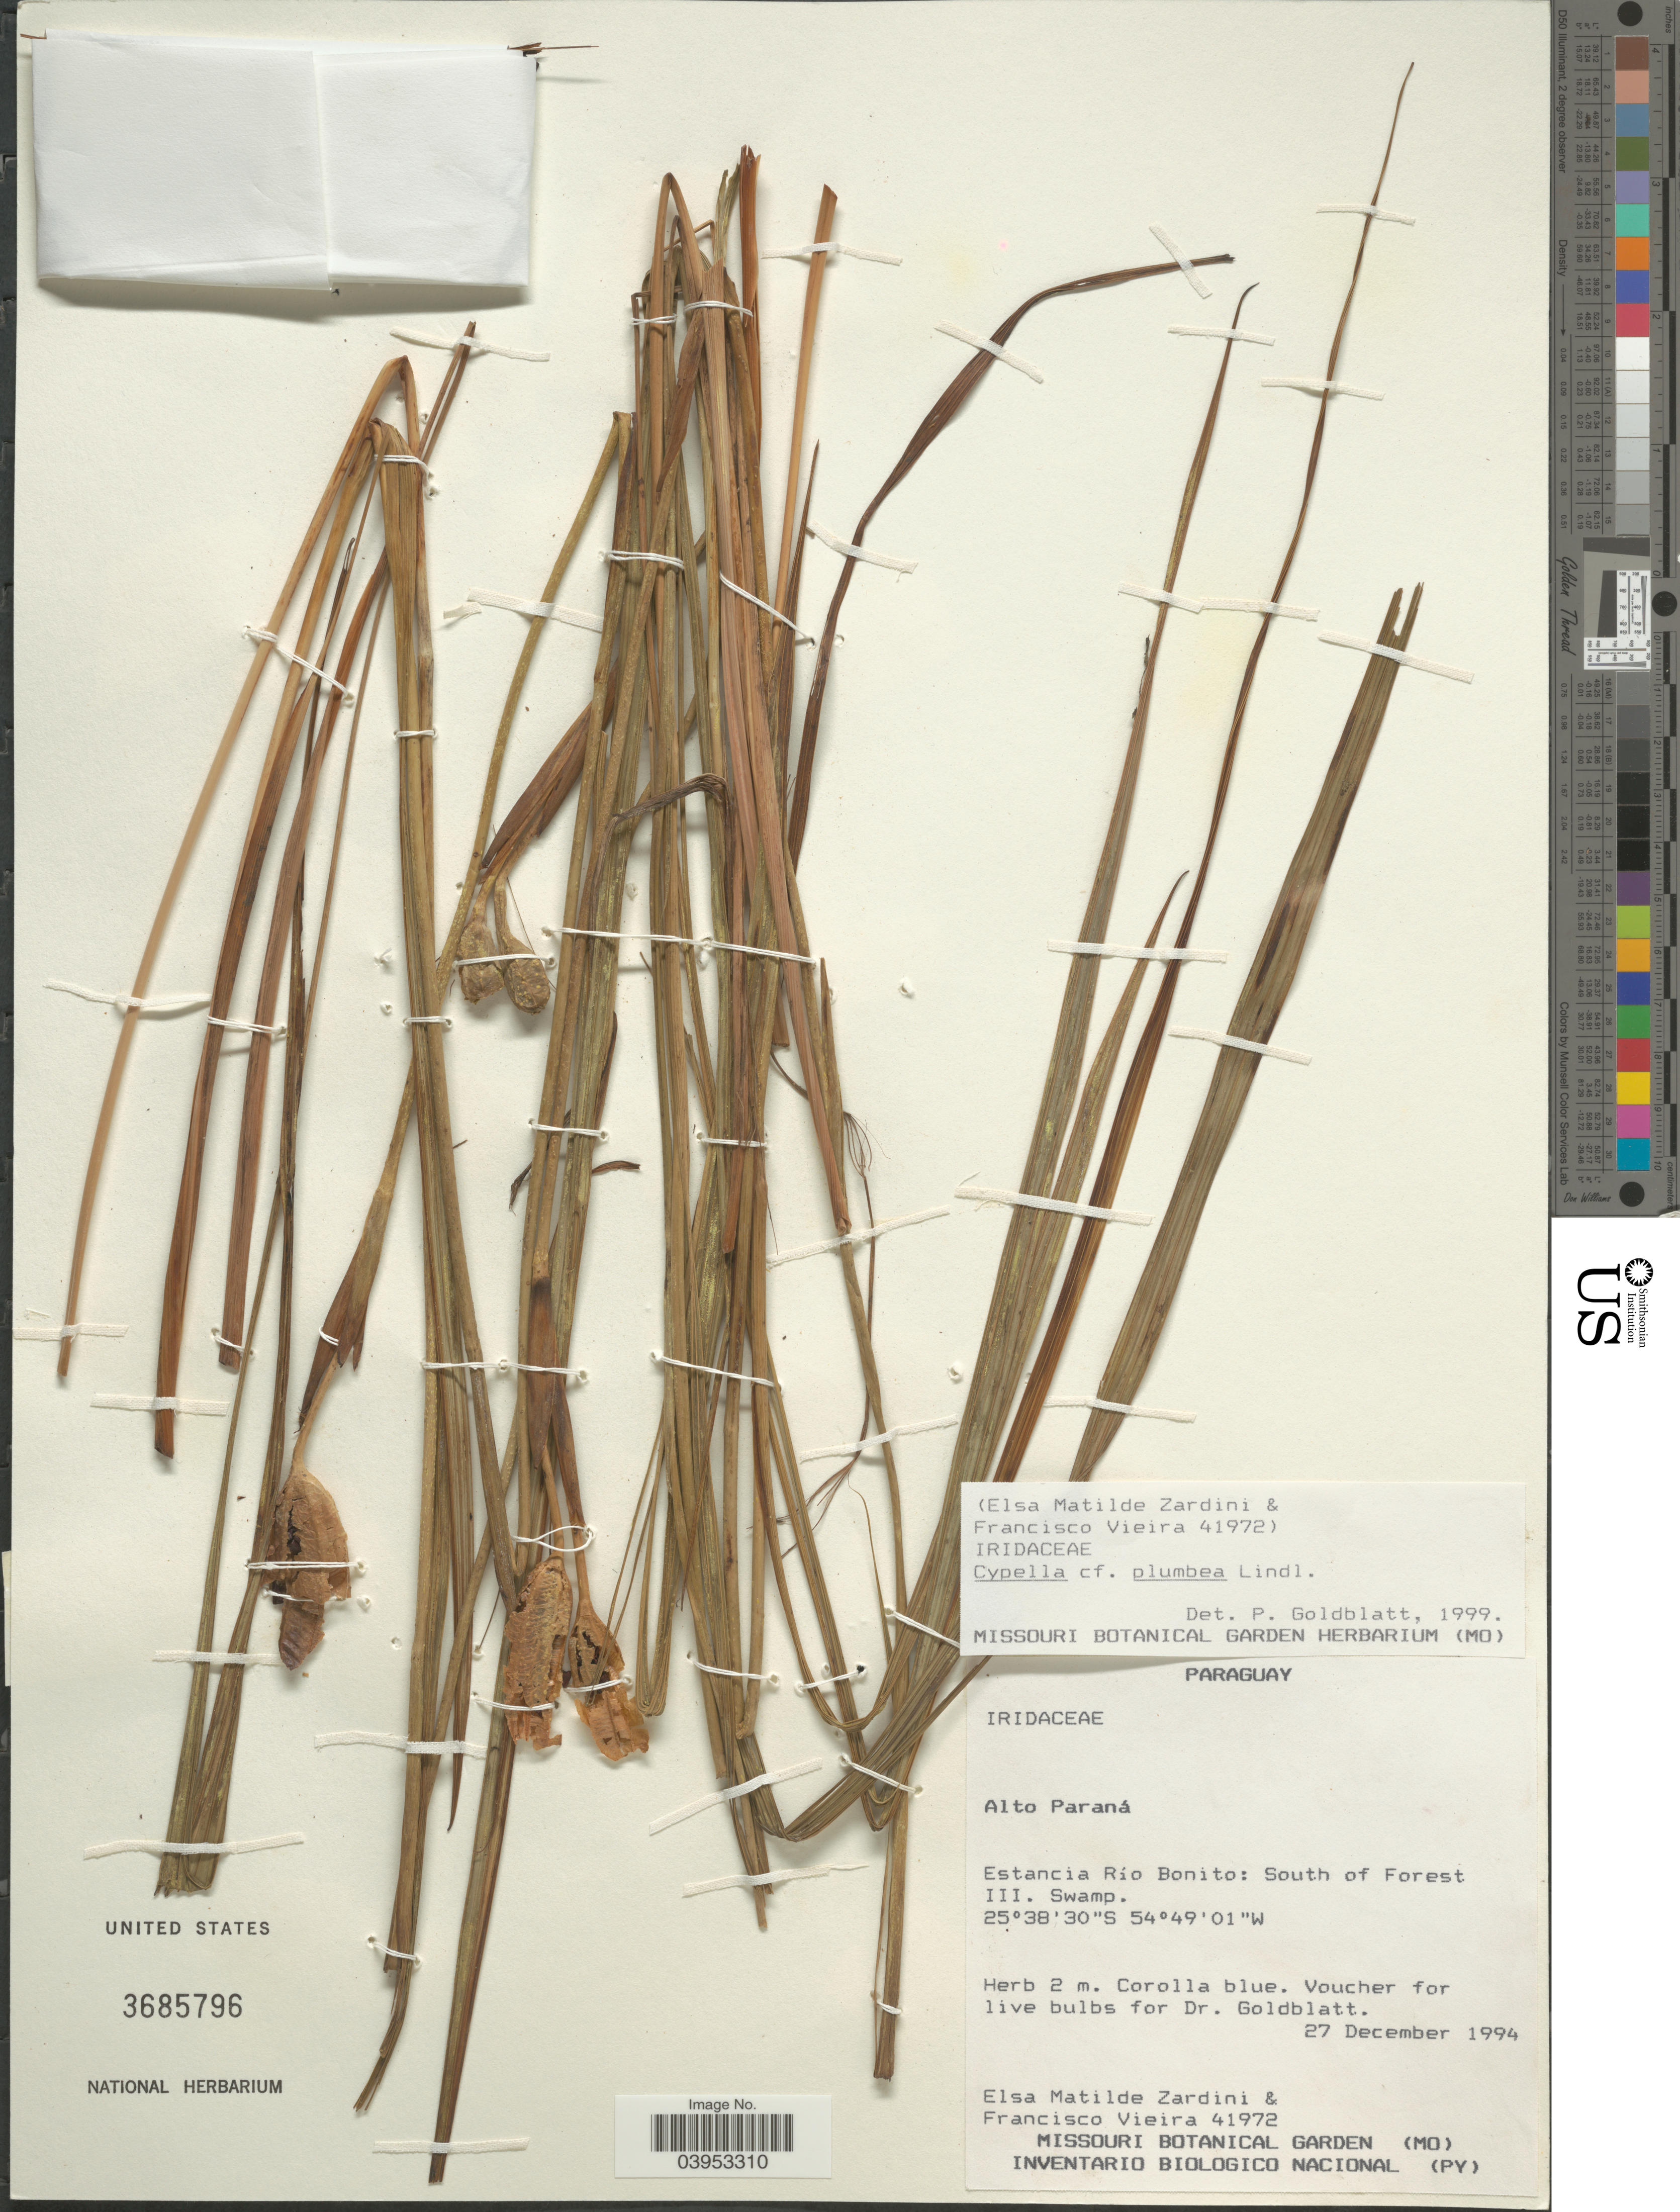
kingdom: Plantae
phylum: Tracheophyta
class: Liliopsida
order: Asparagales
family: Iridaceae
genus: Cypella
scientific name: Cypella plumbea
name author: Lindl.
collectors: E. M. Zardini & F. Vieira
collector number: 41972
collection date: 1994-12-27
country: Paraguay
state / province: Alto Parana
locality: Estancia Río Bonito: South of Forest III.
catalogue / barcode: US 3685796